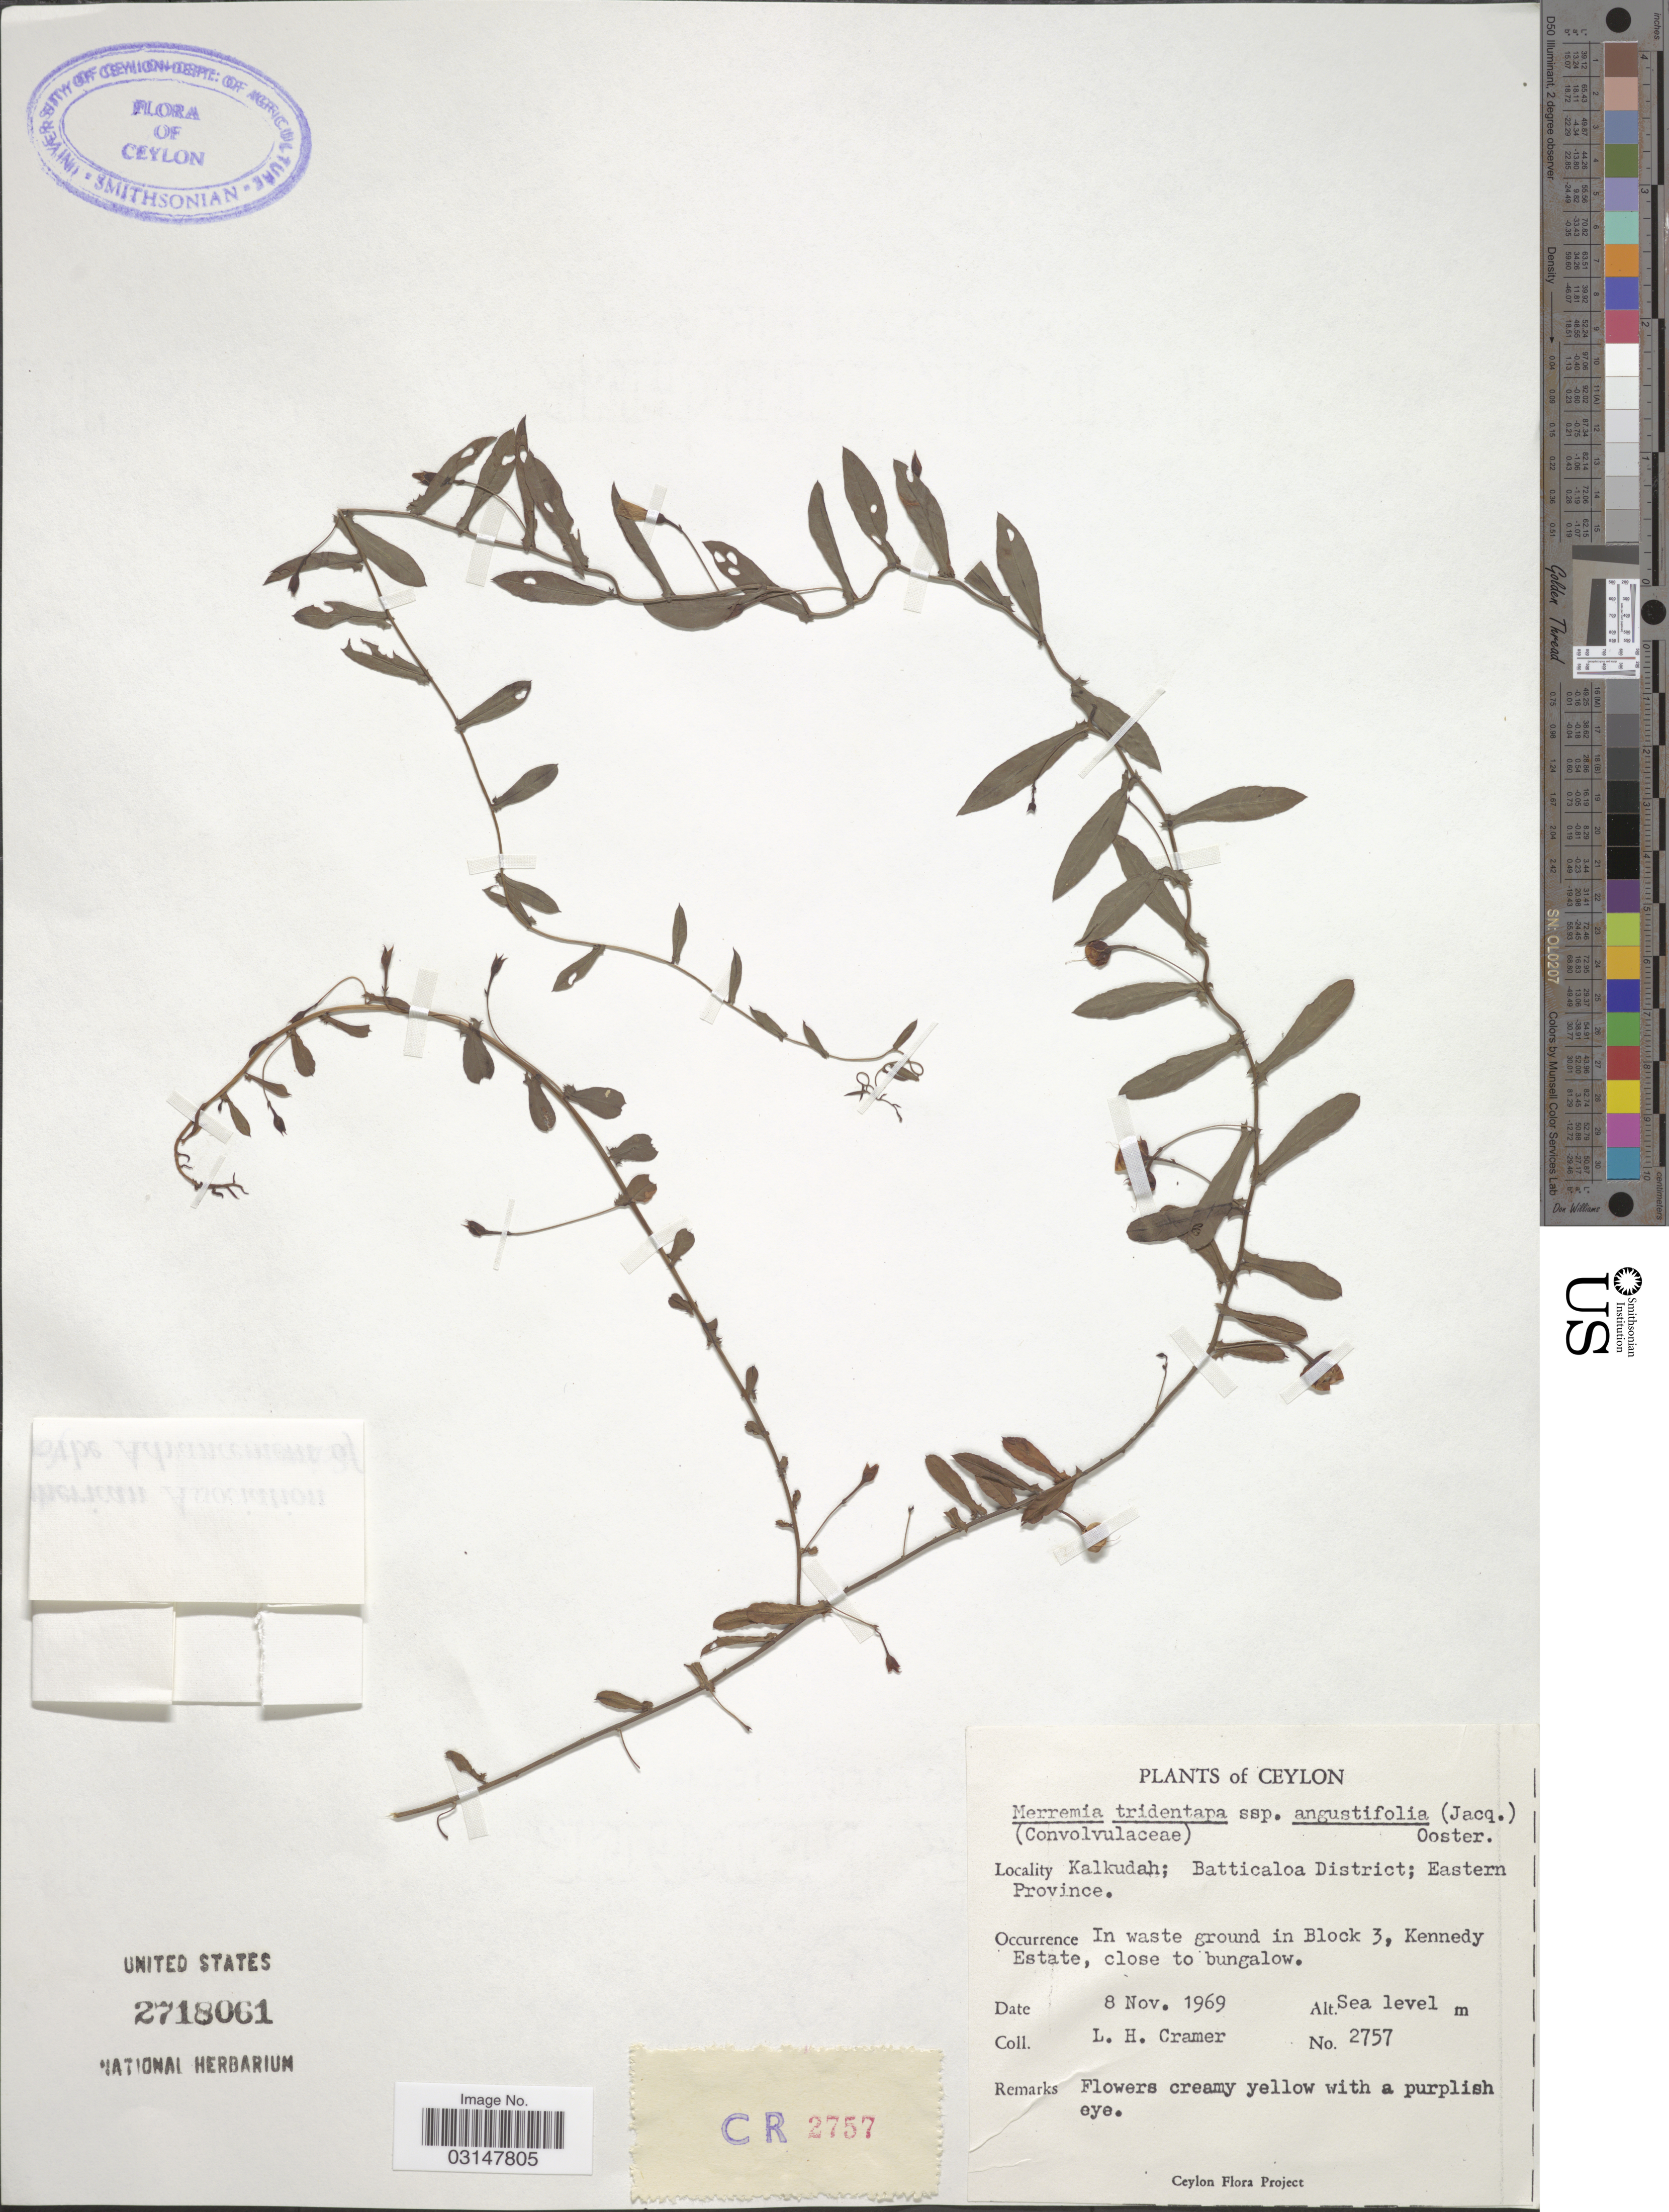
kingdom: Plantae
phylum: Tracheophyta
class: Magnoliopsida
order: Solanales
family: Convolvulaceae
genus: Xenostegia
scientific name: Xenostegia tridentata subsp. tridentata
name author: (L.) D.F. Austin & Staples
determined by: Strong, Mark T., (BOT), Smithsonian Institution - National Museum of Natural History (UNITED STATES)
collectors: L. H. Cramer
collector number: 2757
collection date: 1969-11-08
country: Sri Lanka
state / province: Eastern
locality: Ceylon. Kalkudah; Batticaloa District. Block 3, Kennedy Estate, close to bungalow.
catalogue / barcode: US 2718061